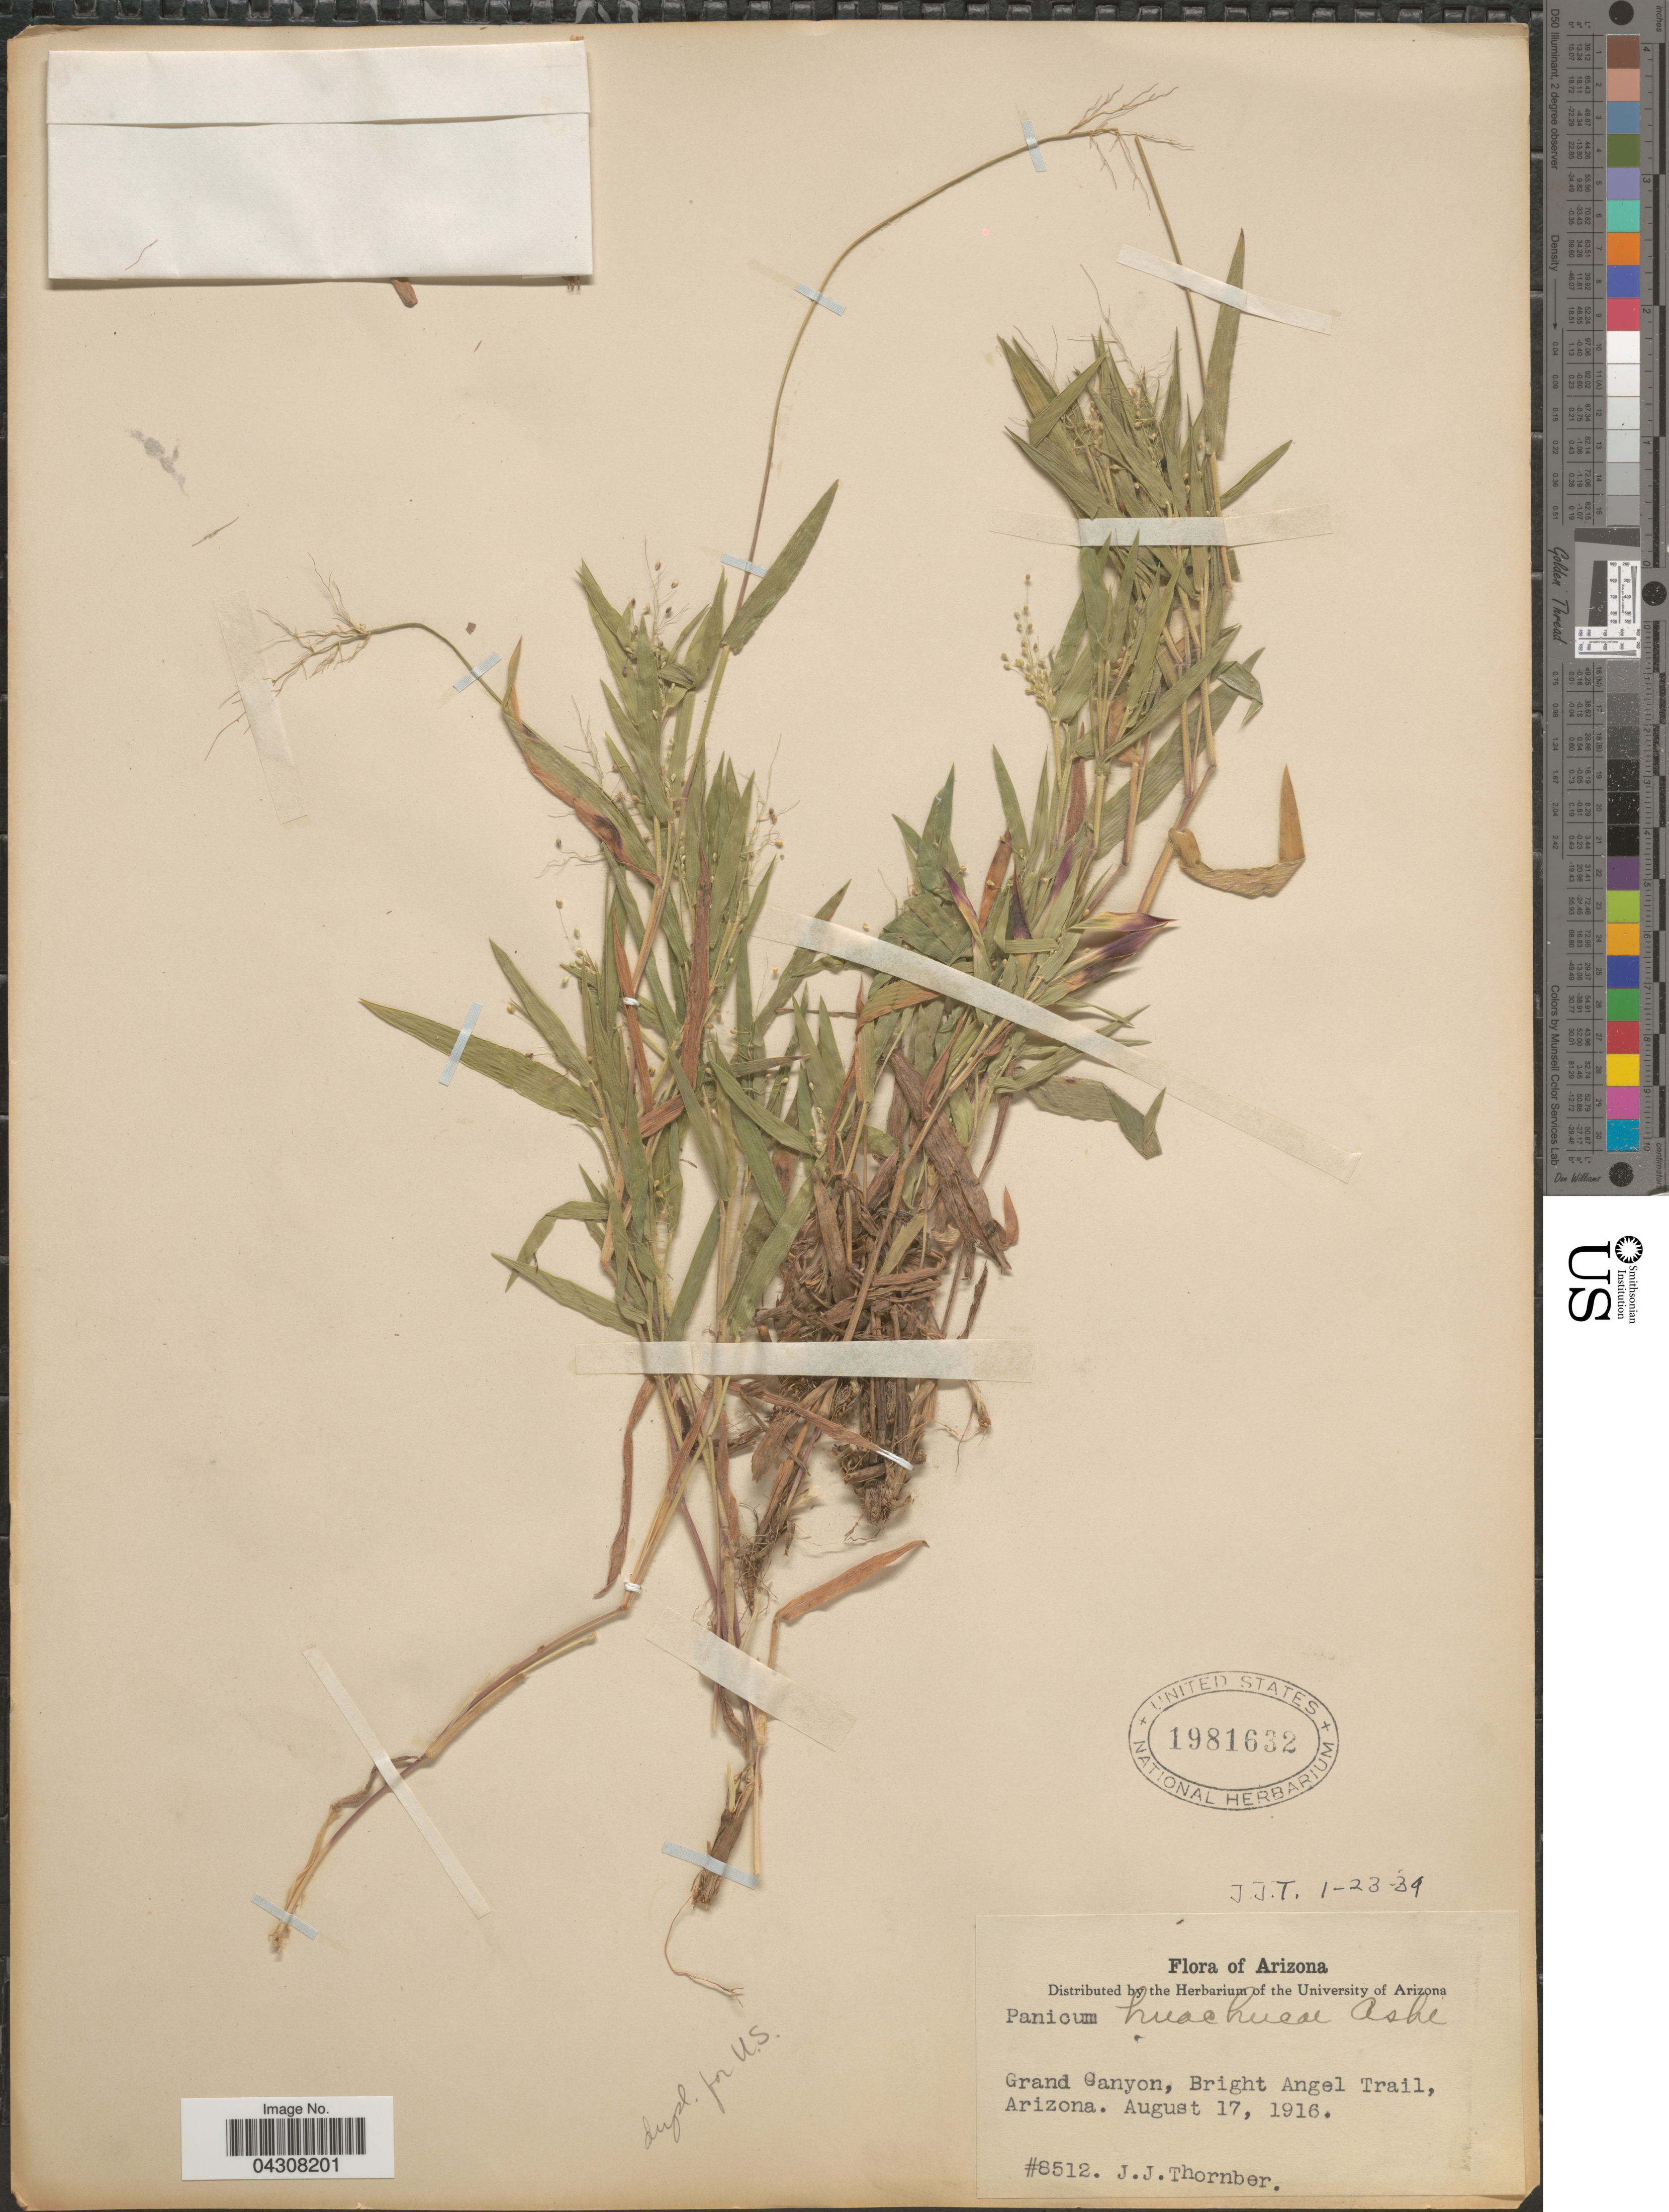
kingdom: Plantae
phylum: Tracheophyta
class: Liliopsida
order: Poales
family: Poaceae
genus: Dichanthelium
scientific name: Dichanthelium acuminatum var. acuminatum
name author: (Sw.) Gould & C.A. Clark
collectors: J. Thornber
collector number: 8512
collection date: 1916-08-17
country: United States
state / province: Arizona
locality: Grand Canyon, Bright Angel Trail.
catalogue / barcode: US 1981632